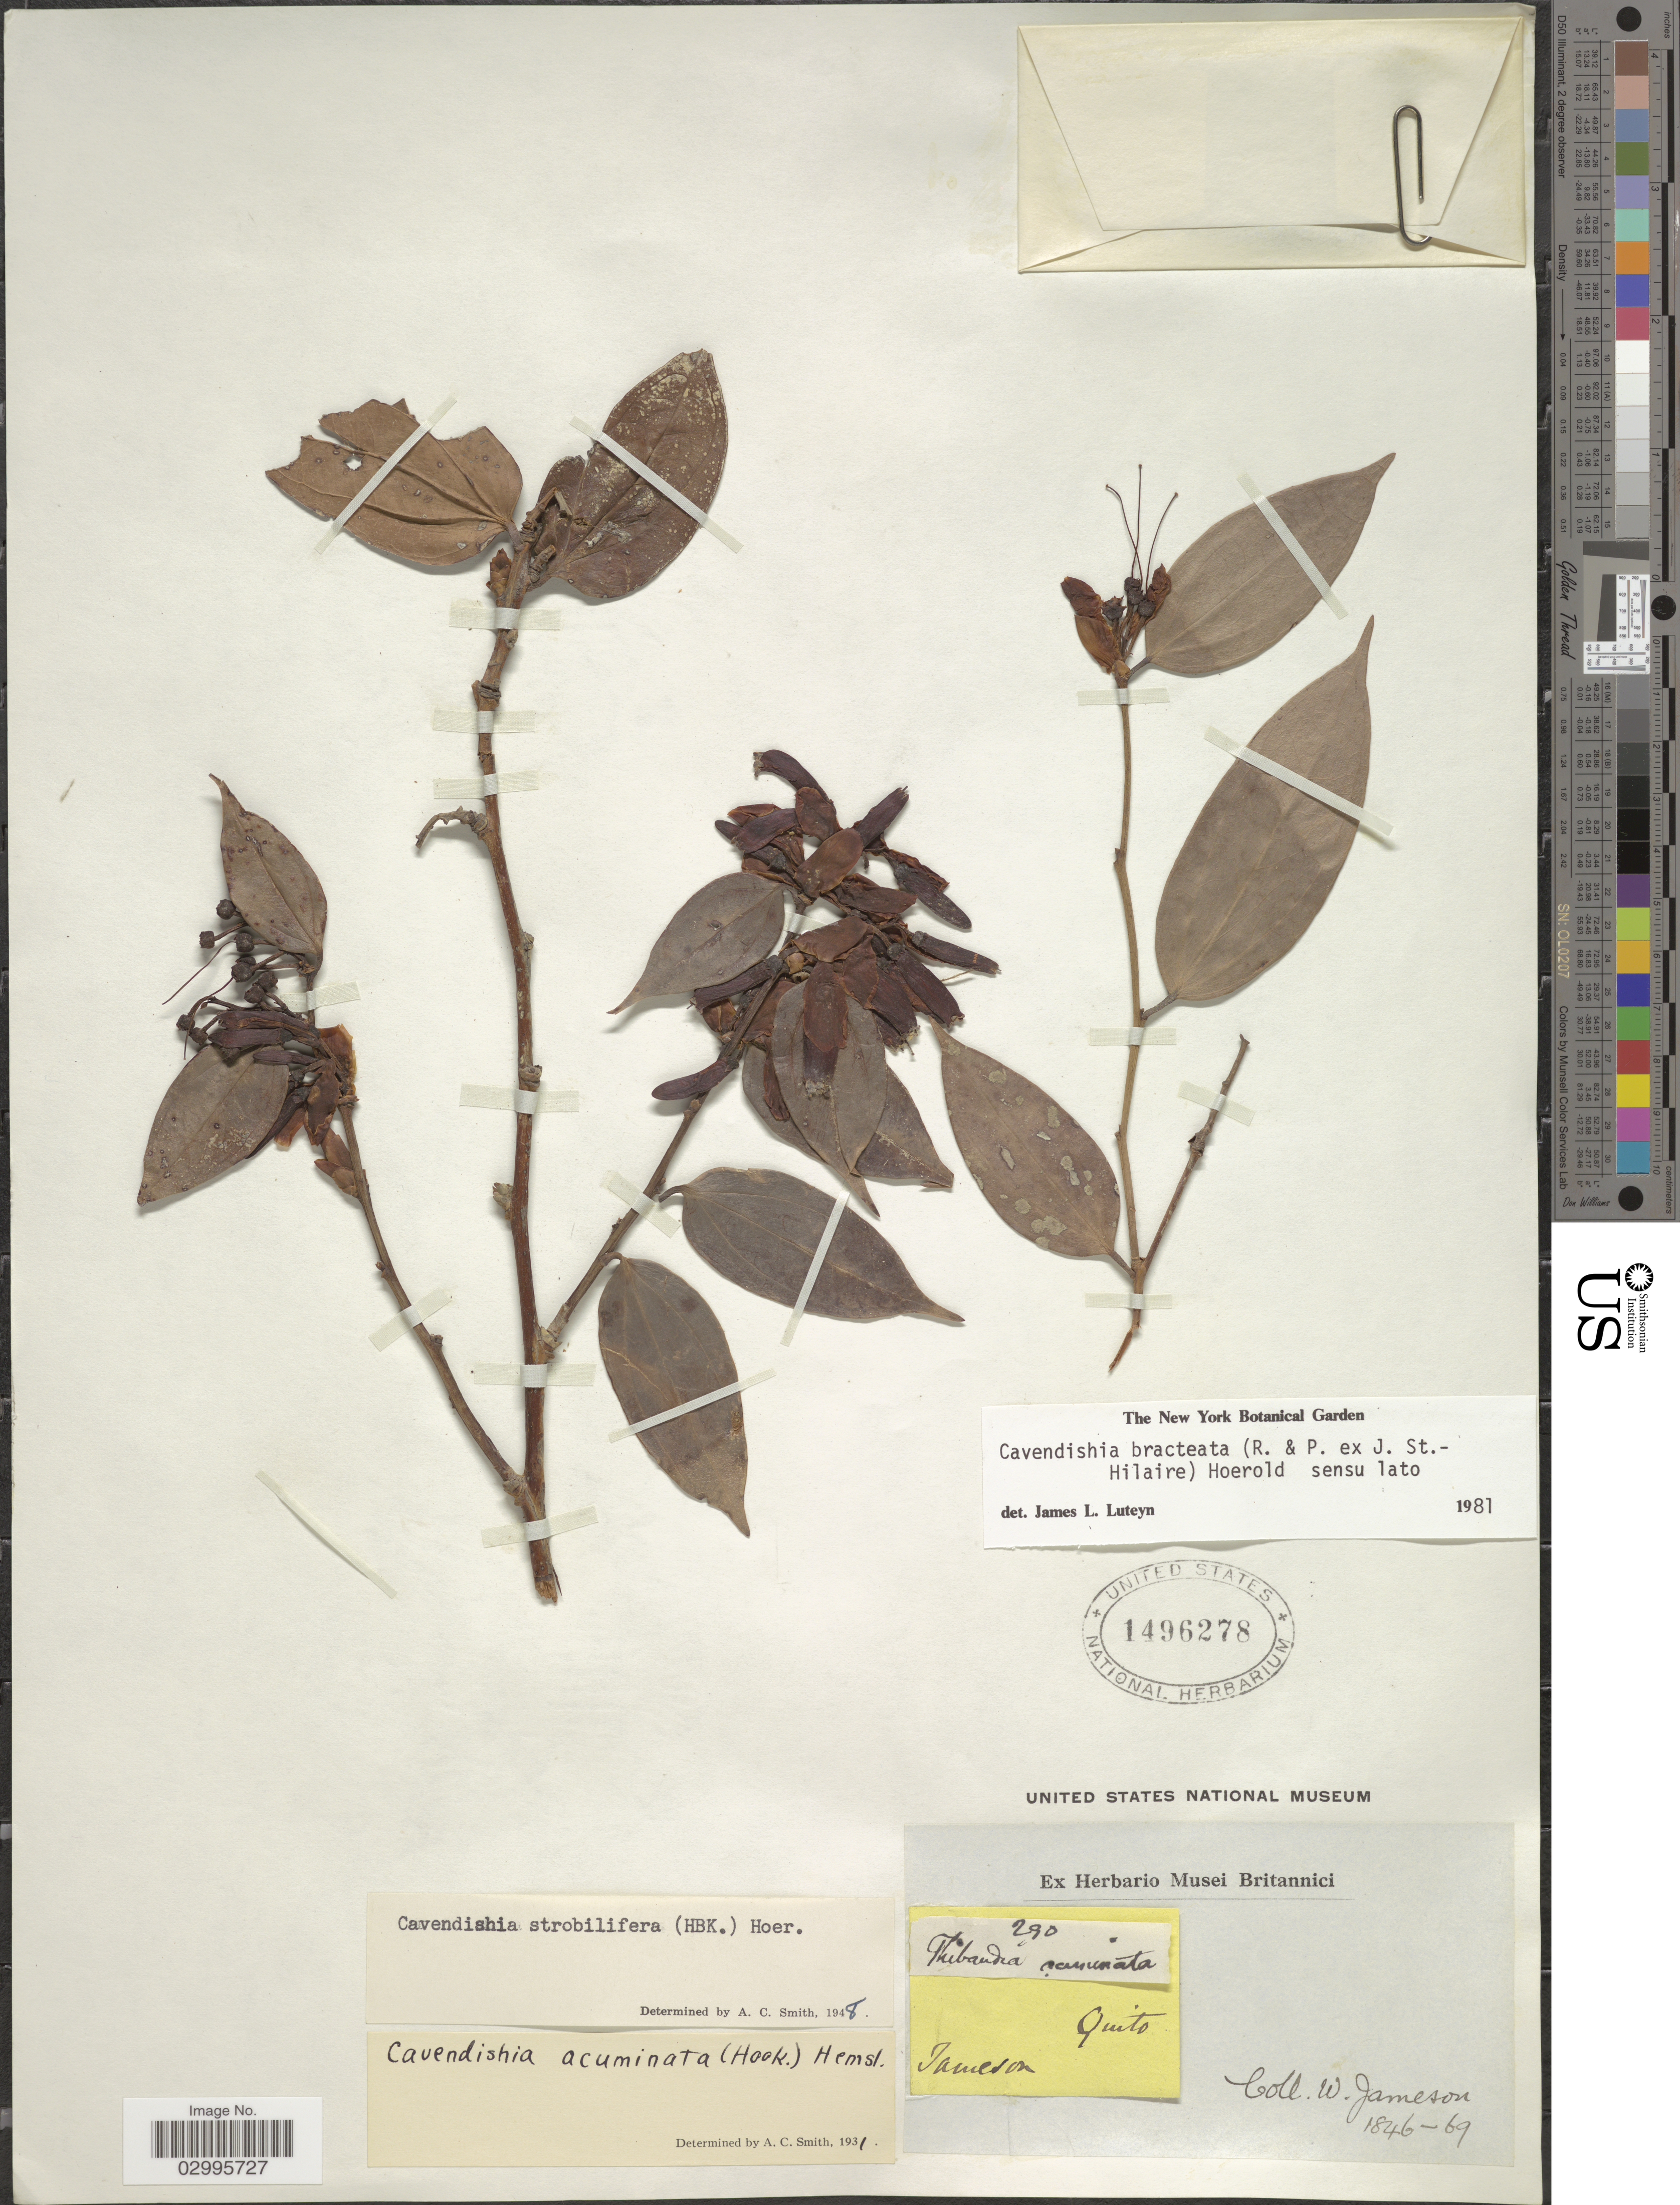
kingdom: Plantae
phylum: Tracheophyta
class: Magnoliopsida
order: Ericales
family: Ericaceae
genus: Cavendishia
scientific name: Cavendishia bracteata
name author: (Ruiz & Pav. ex J. St.-Hil.) Hoerold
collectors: W. Jameson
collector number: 290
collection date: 1846/1869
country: Ecuador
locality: Quito.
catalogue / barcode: US 1496278